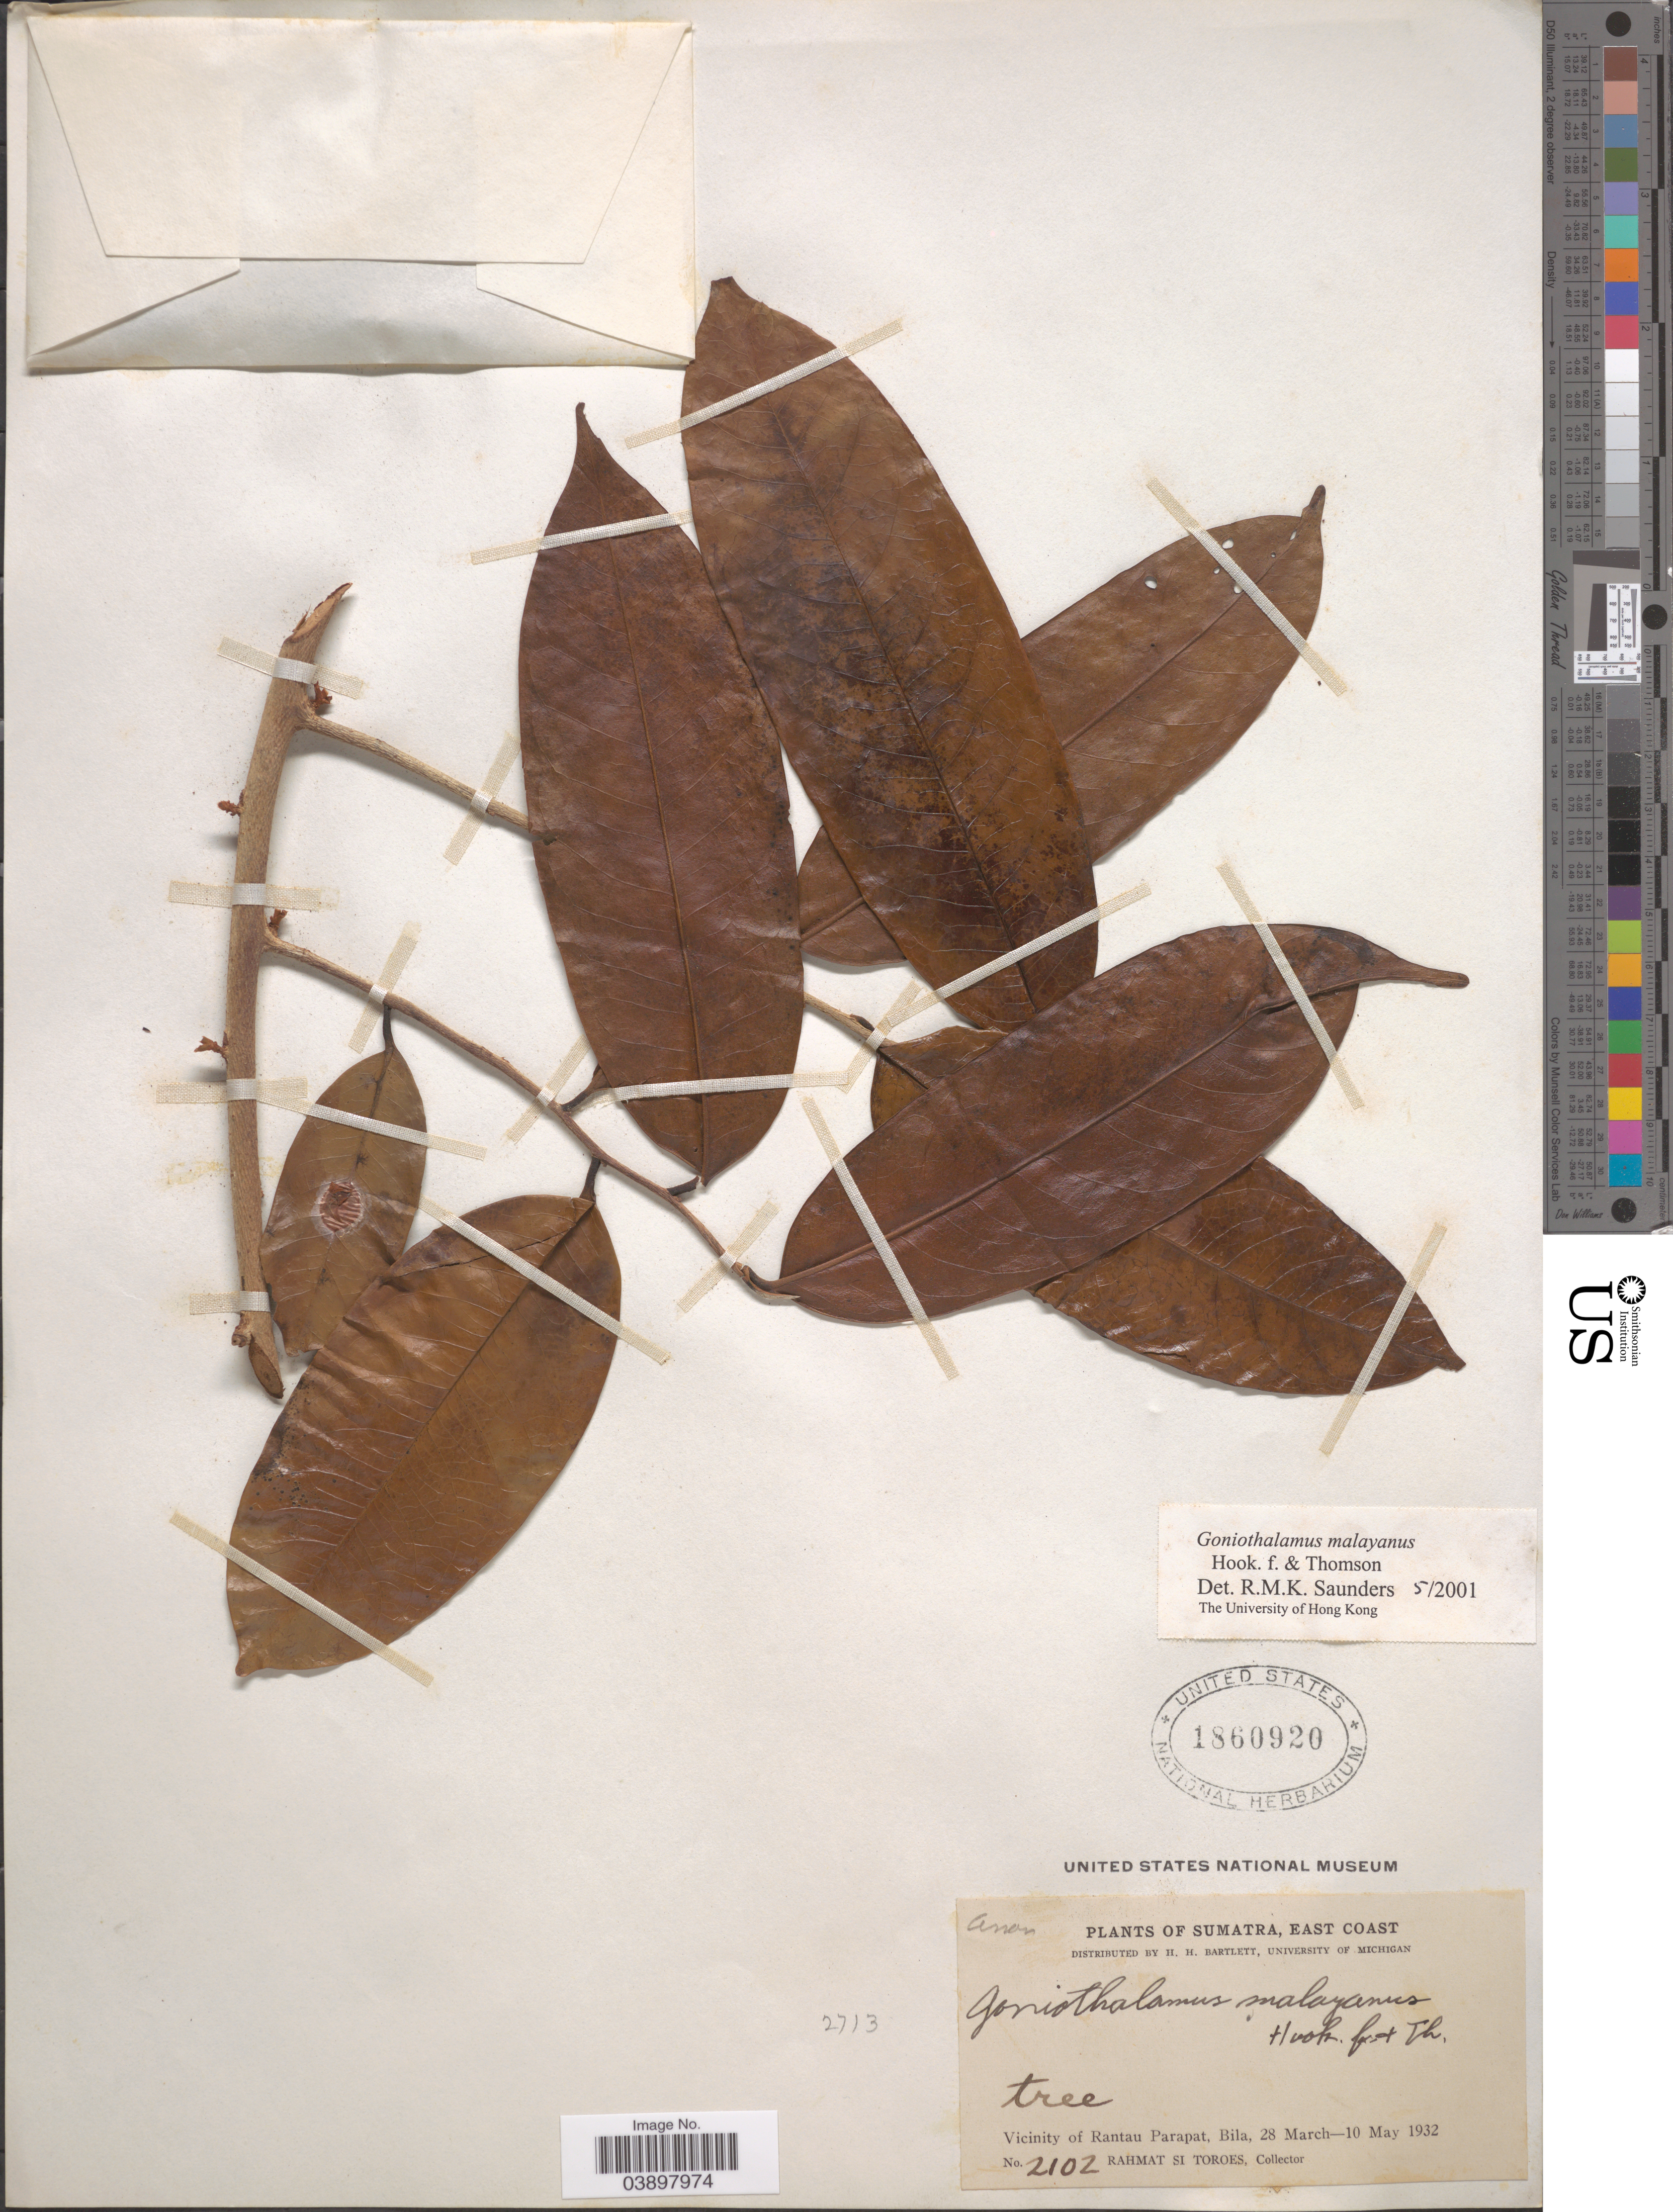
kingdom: Plantae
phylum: Tracheophyta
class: Magnoliopsida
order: Magnoliales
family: Annonaceae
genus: Goniothalamus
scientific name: Goniothalamus malayanus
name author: Hook. f. & Thomson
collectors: Rahmat Si Boeea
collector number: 2102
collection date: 1932-03-28/1932-05-10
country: Indonesia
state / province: Sumatra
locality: East Coast. Vicinity of Rantau Parapat, Bila.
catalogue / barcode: US 1860920